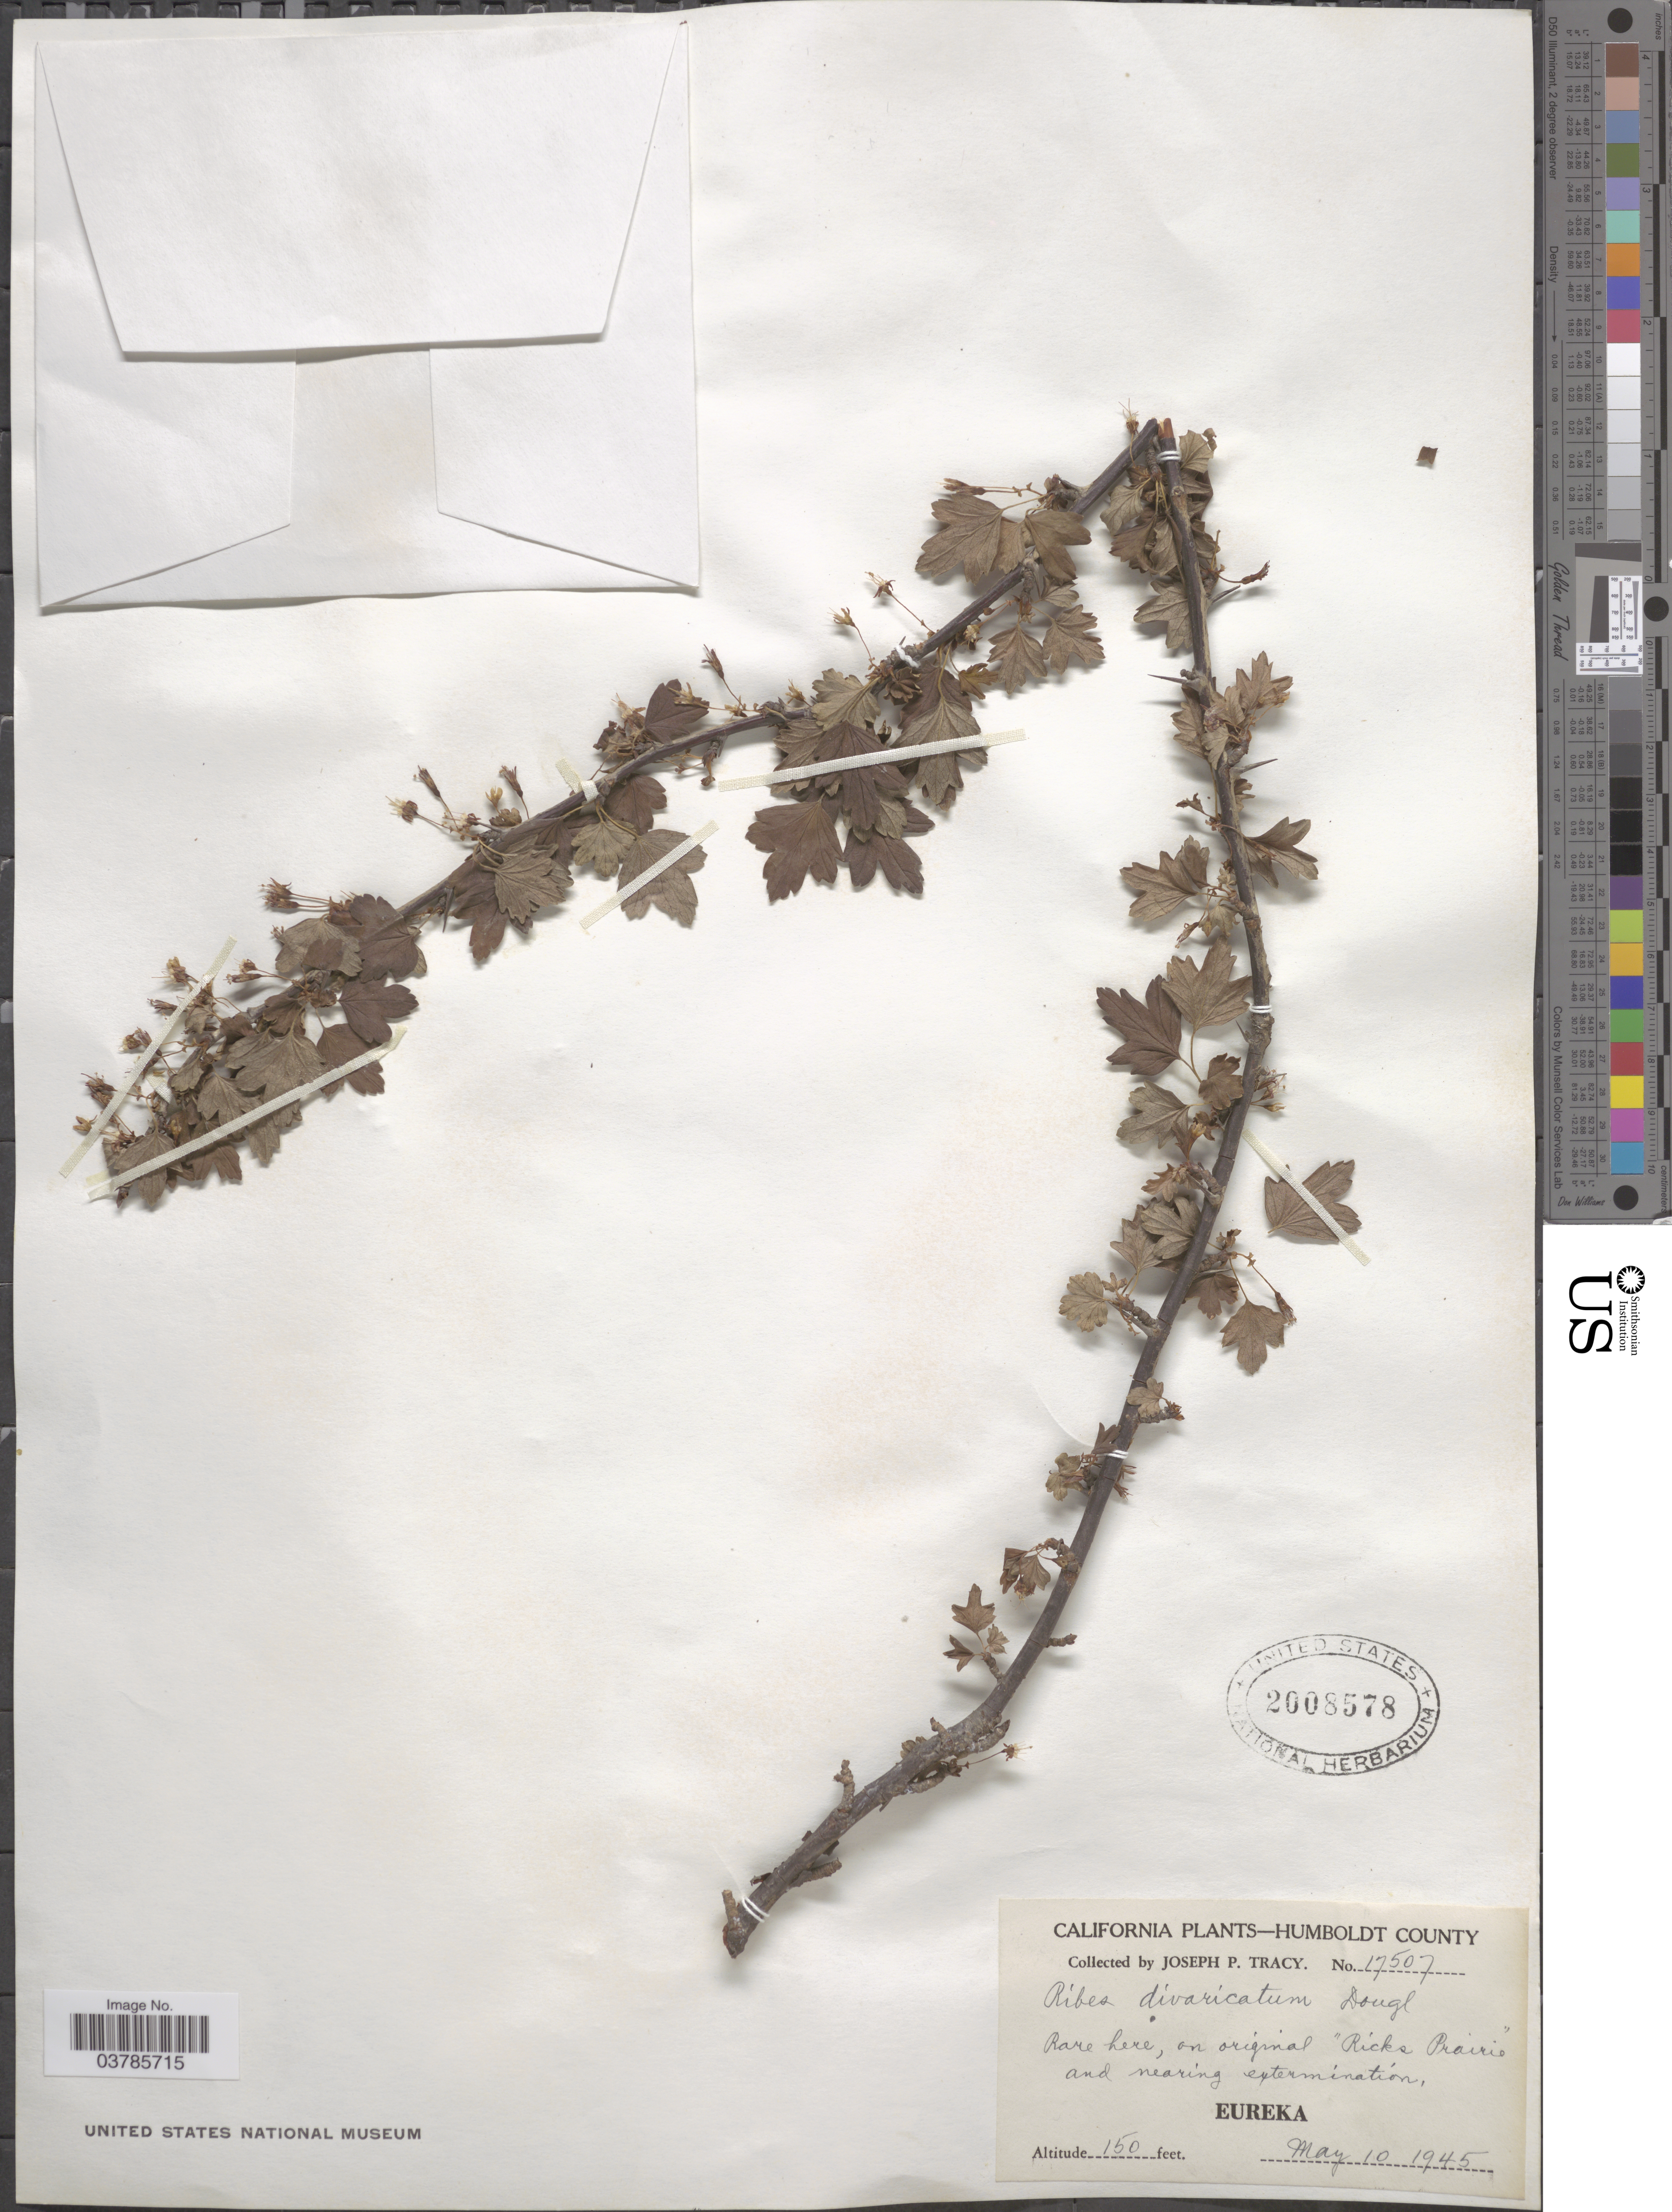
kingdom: Plantae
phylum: Tracheophyta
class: Magnoliopsida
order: Saxifragales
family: Grossulariaceae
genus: Ribes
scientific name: Ribes divaricatum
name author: Douglas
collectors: J. Tracy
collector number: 17507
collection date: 1945-05-10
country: United States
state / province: California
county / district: Humboldt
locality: Humboldt County. Rare here, on original "Ricks Prairie" and nearing extermination. Eureka.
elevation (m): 46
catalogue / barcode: US 2008578